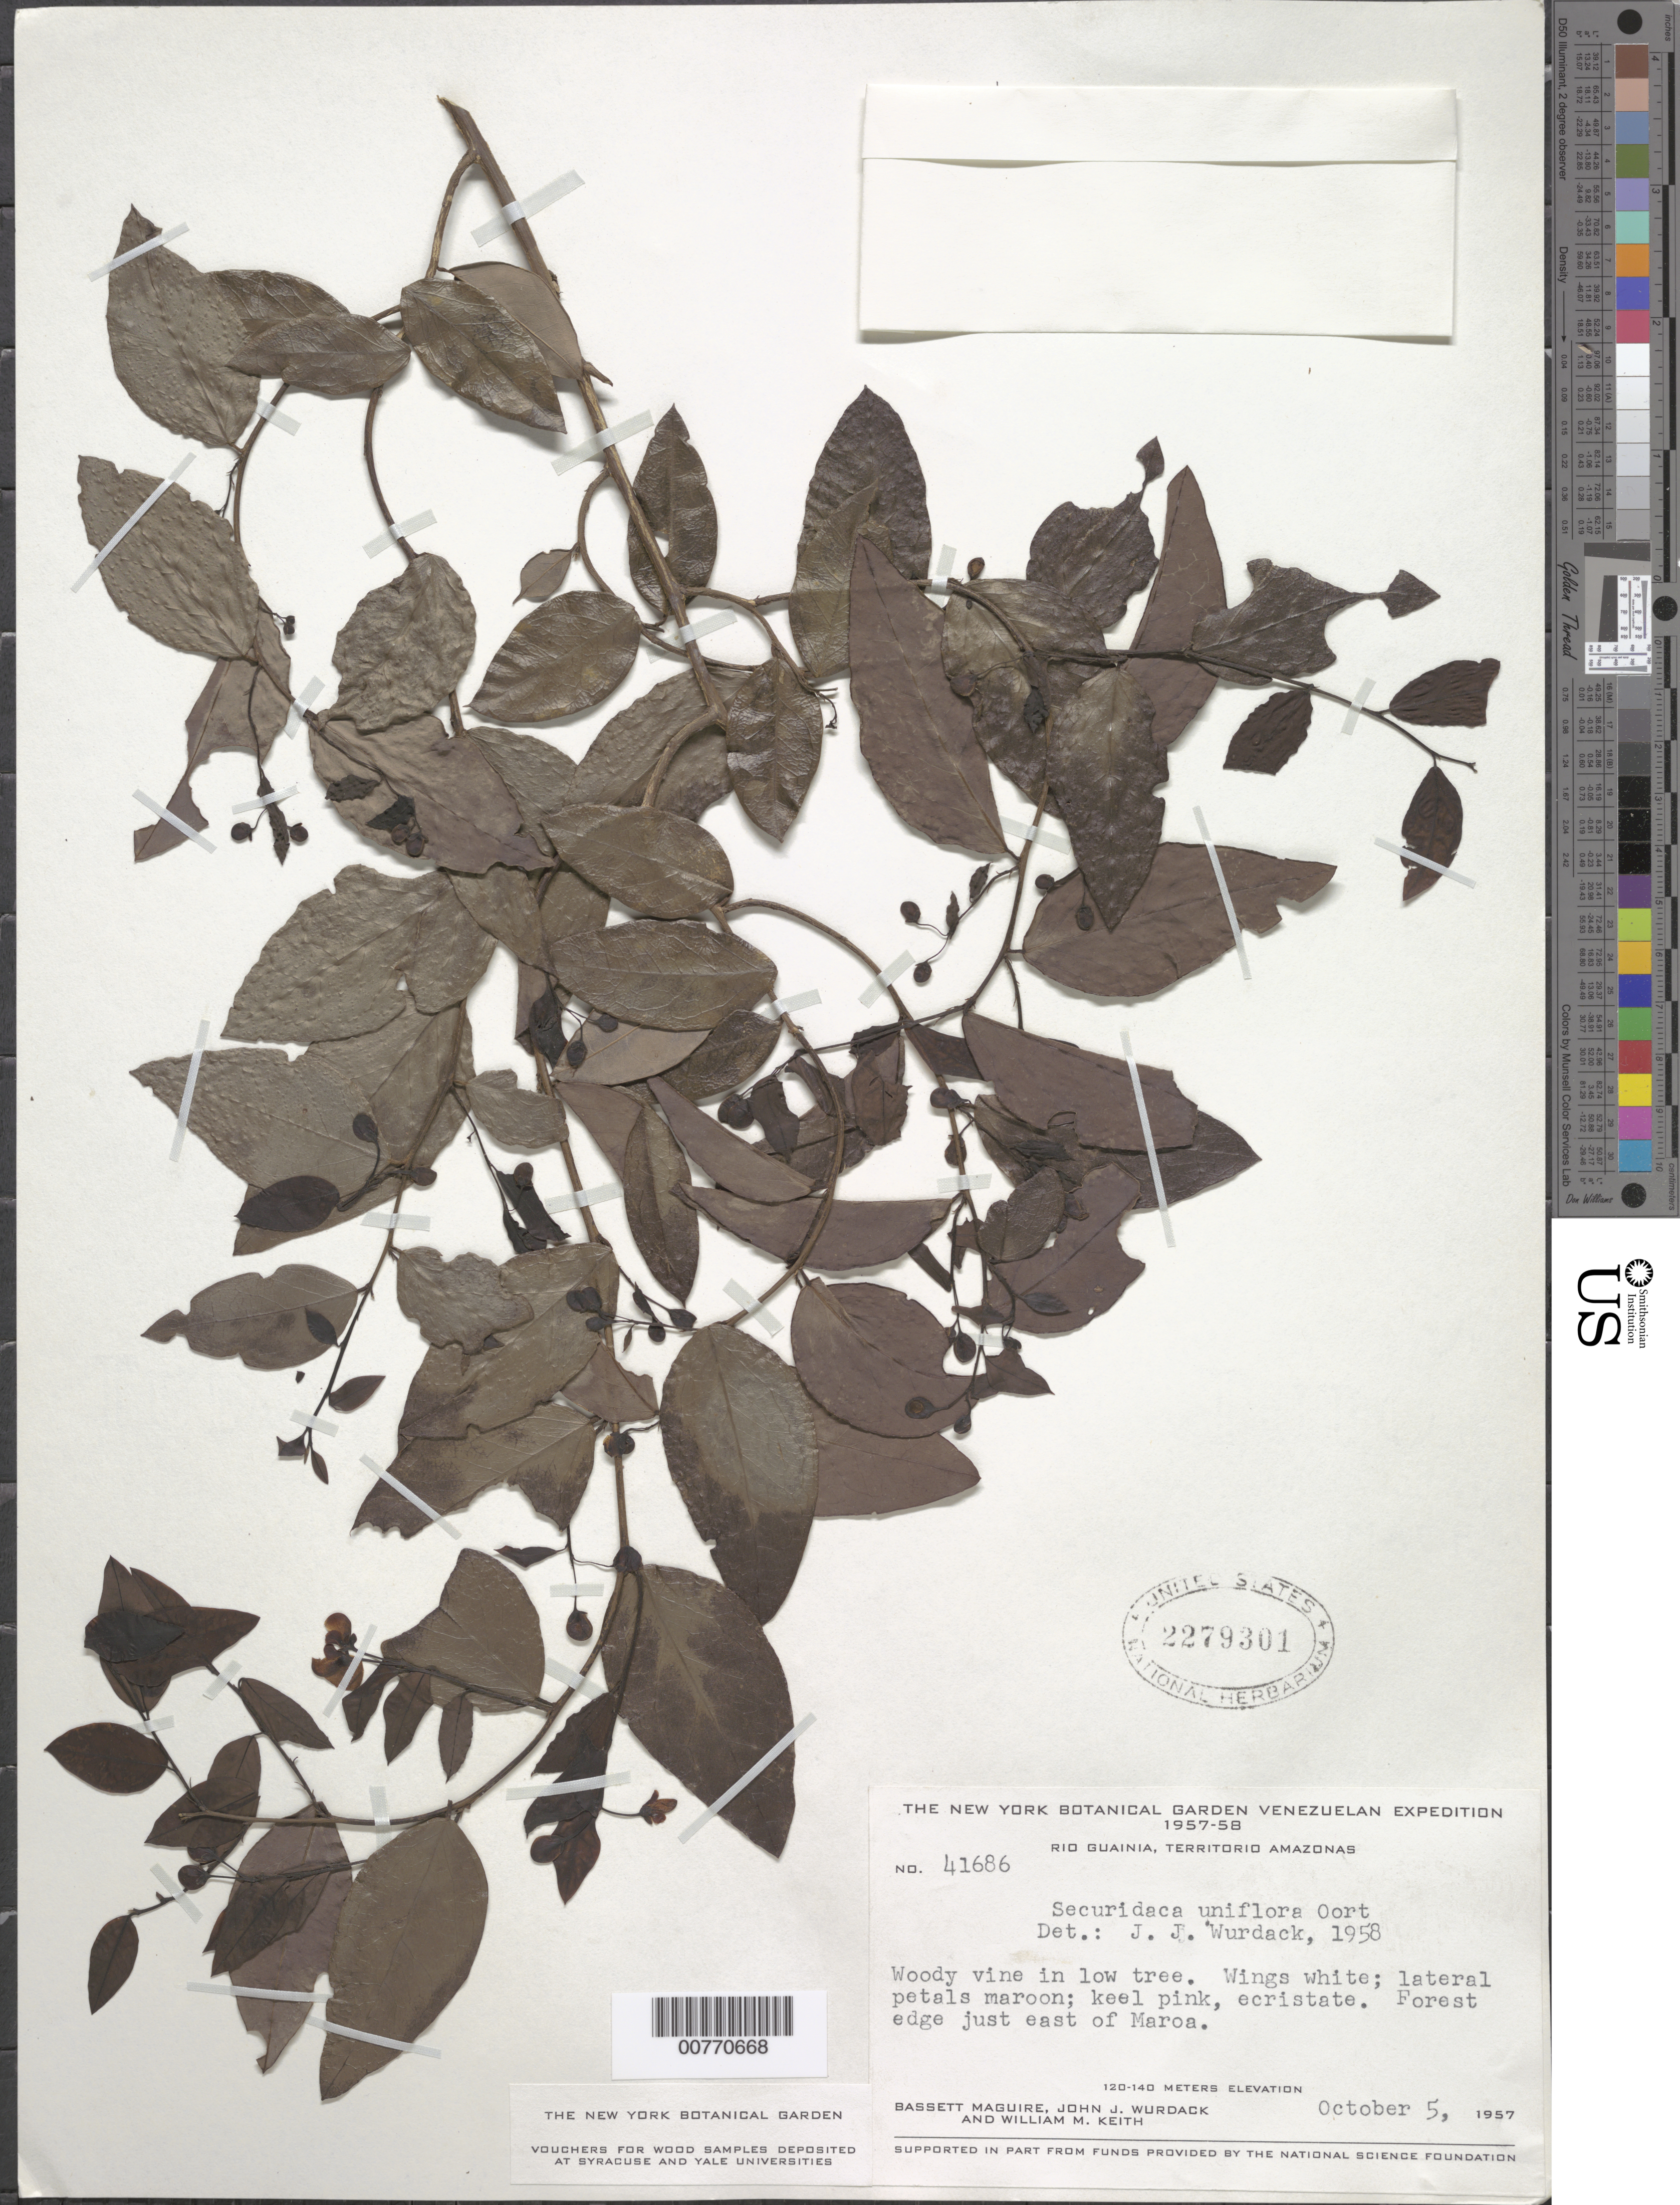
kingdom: Plantae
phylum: Tracheophyta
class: Magnoliopsida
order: Fabales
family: Polygalaceae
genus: Securidaca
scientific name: Securidaca uniflora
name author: Oort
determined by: Wurdack, John J., (US), US (UNITED STATES)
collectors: B. Maguire, J. J. Wurdack & W. Keith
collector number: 41686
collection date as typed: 5-Oct-57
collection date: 1957-10-05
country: Venezuela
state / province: Amazonas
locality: Río Guainía, E of Maroa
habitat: Forest; in low tree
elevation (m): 120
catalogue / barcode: US 2279301